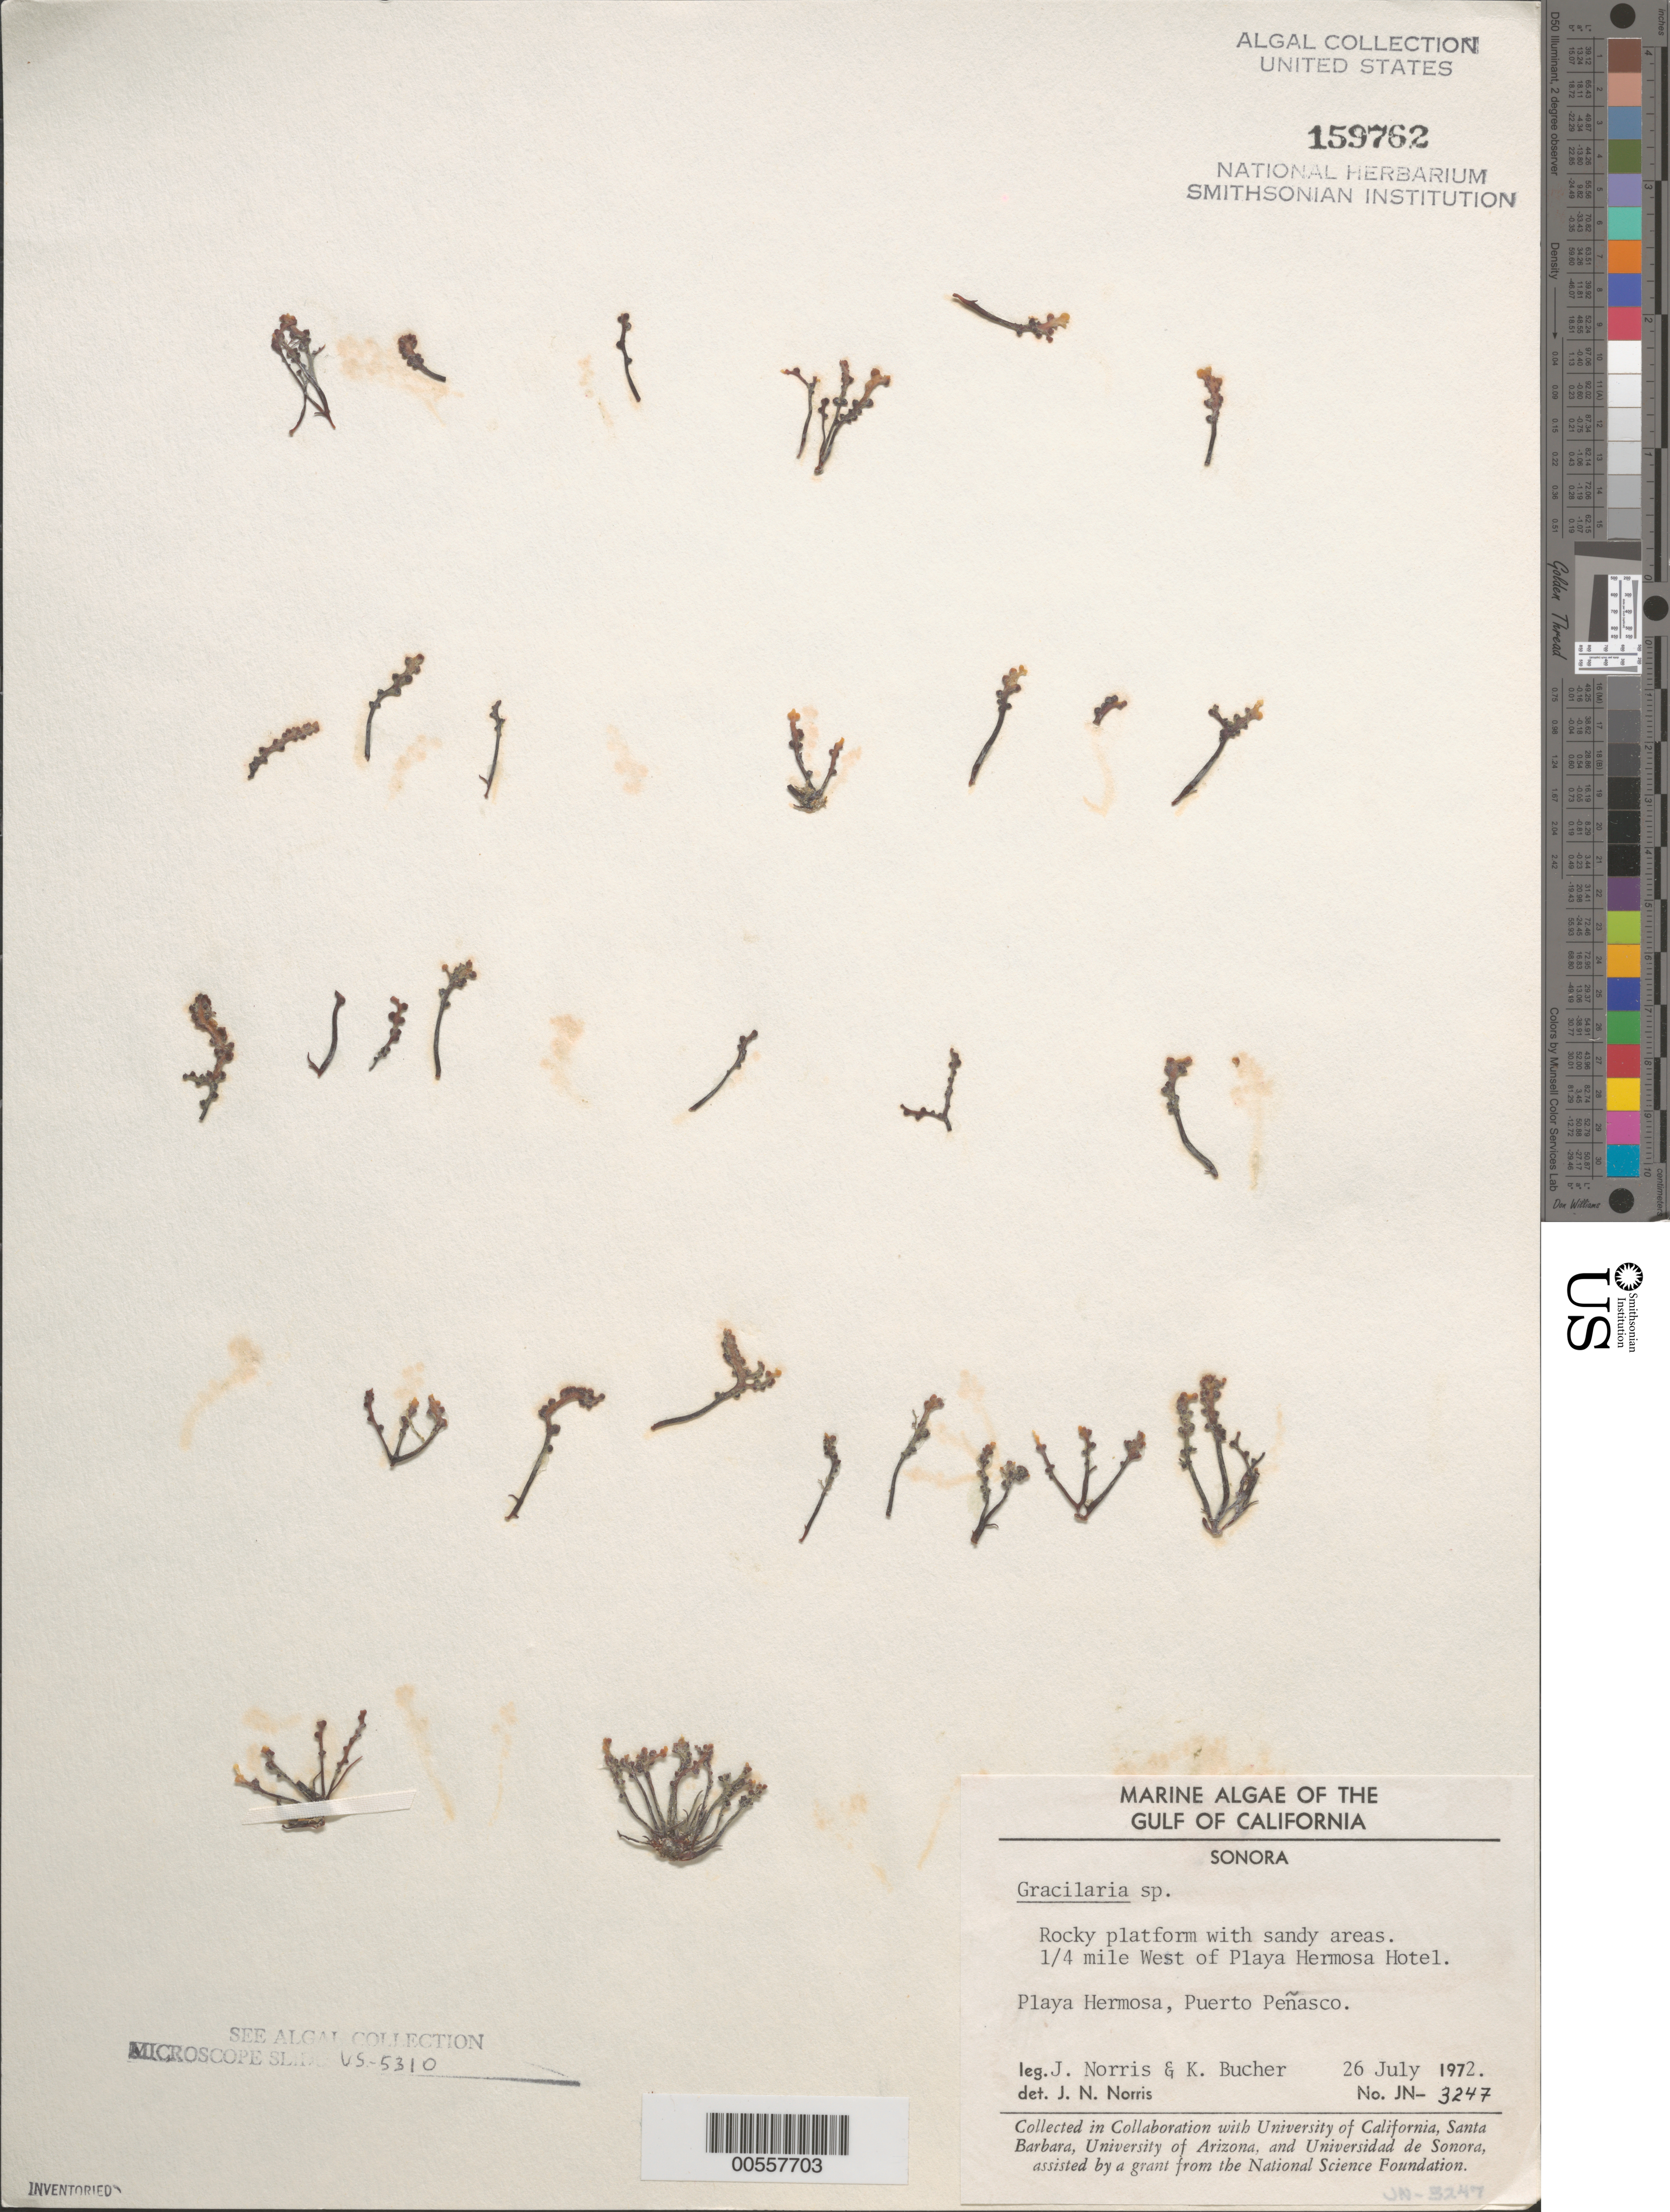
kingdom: Plantae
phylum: Rhodophyta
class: Florideophyceae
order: Gracilariales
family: Gracilariaceae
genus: Gracilaria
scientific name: Gracilaria sp.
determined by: Norris, James N.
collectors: J. N. Norris & K. E. Bucher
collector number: JN-3247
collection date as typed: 26 Jul 1972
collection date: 1972-07-26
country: Mexico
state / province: Sonora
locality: Playa Hermosa, Puerto Penasco, ca. 0.25 mile west of Playa Hermosa Hotel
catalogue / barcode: US 159762